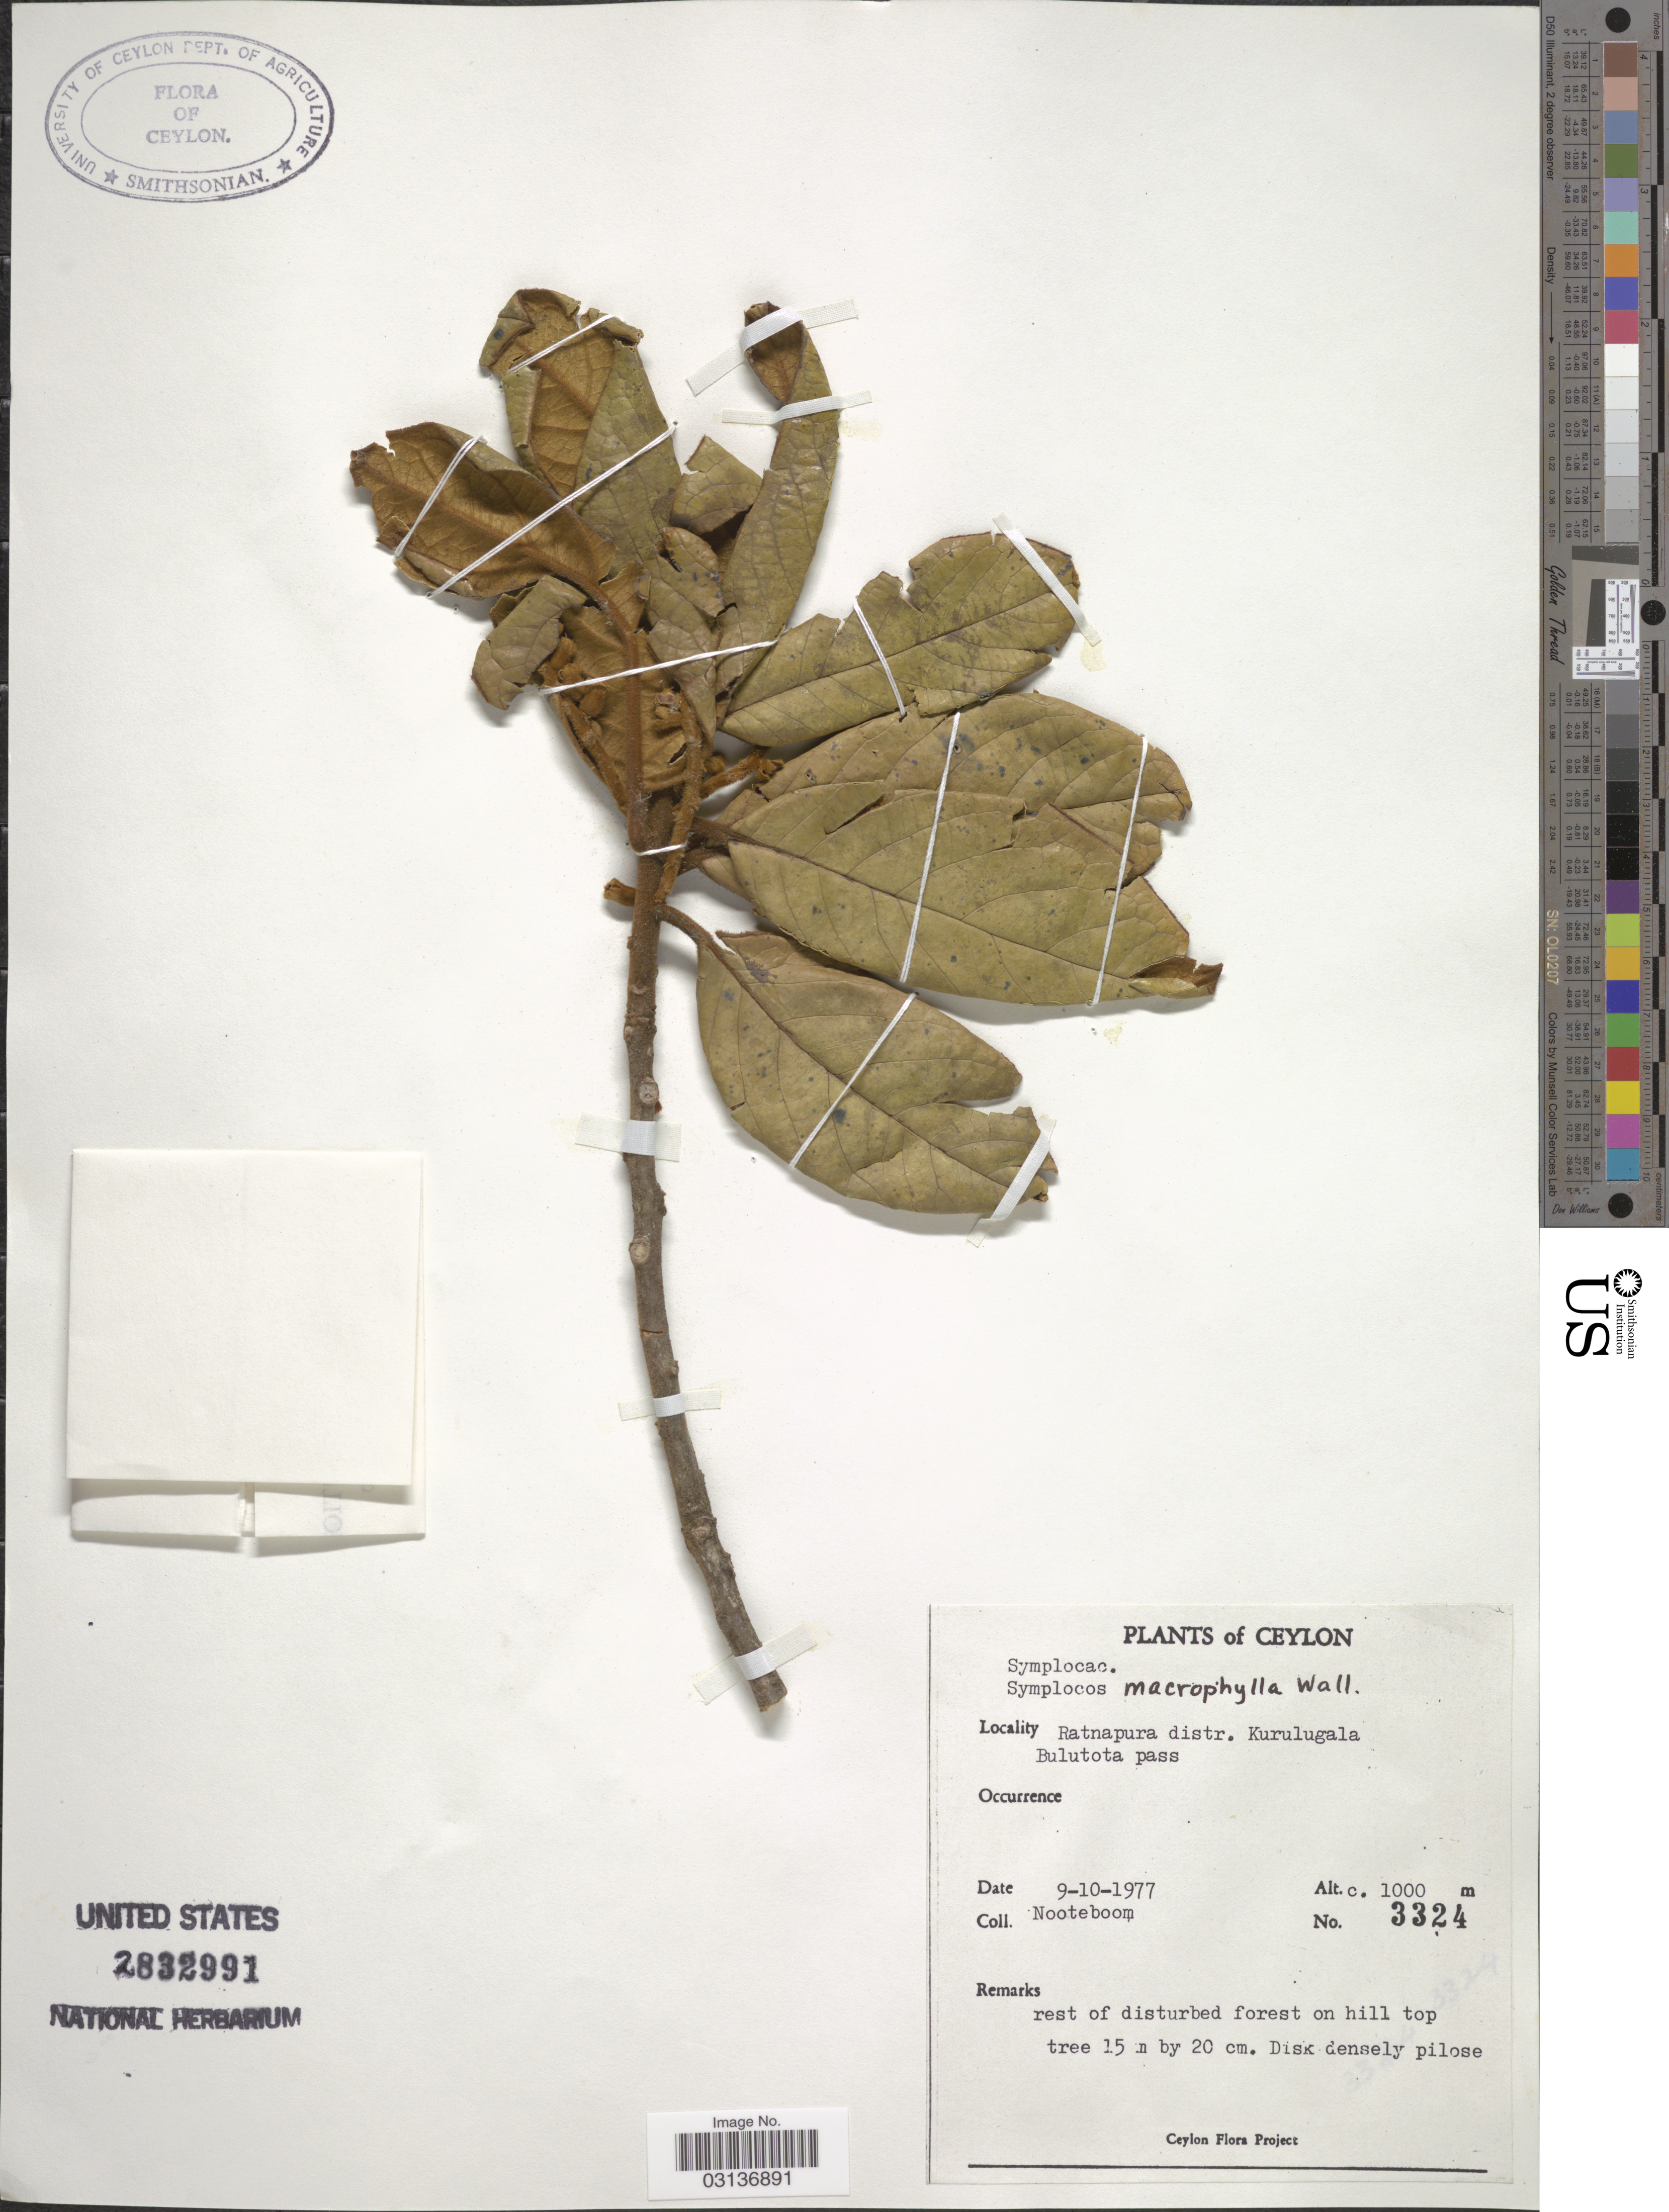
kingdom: Plantae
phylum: Tracheophyta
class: Magnoliopsida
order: Ericales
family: Symplocaceae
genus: Symplocos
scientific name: Symplocos macrophylla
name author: Wall. ex DC.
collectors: Nooteboom, --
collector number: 3324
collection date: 1977-10-09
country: Sri Lanka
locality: Ceylon. Ratnapura distr. Kurulugala Bulutota pass.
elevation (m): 1000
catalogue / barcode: US 2832991